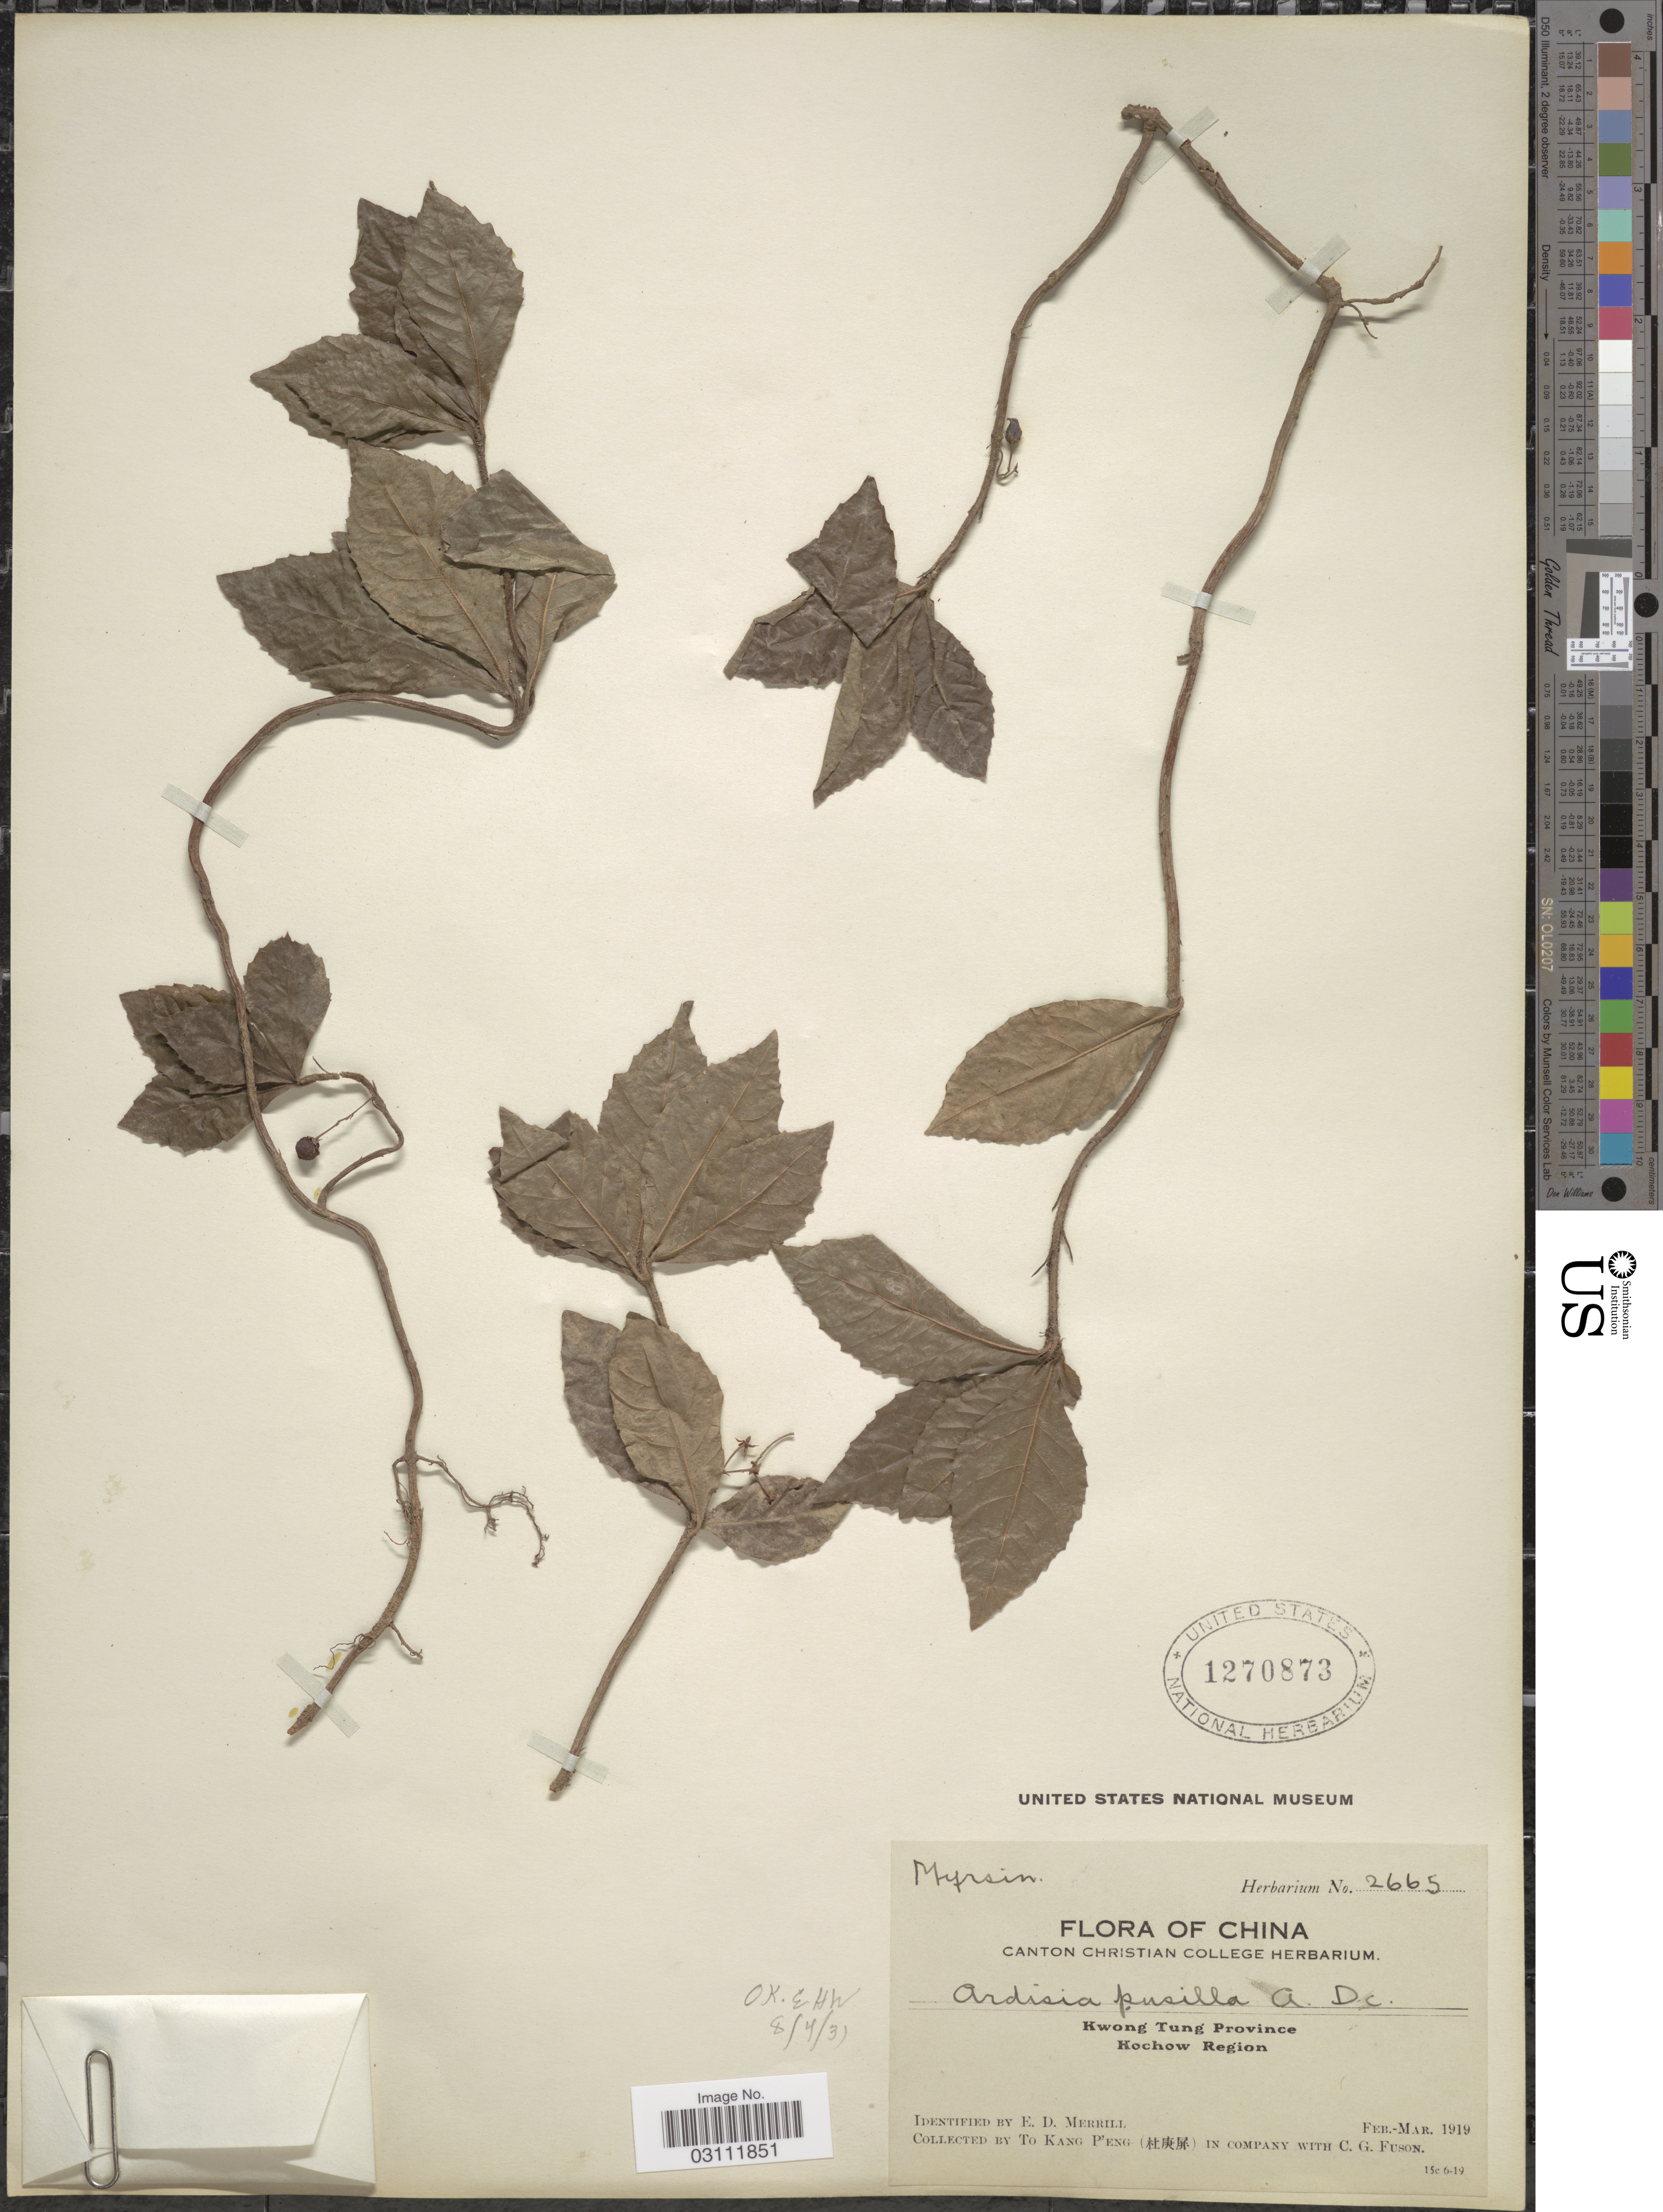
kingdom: Plantae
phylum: Tracheophyta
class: Magnoliopsida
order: Ericales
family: Primulaceae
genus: Ardisia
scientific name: Ardisia pusilla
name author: A. DC.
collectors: To Kang P'eng & C. Fuson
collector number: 2665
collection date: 1919-02/1919-03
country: China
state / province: Guangdong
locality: Kwong Tung Province Kochow Region.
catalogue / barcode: US 1270873